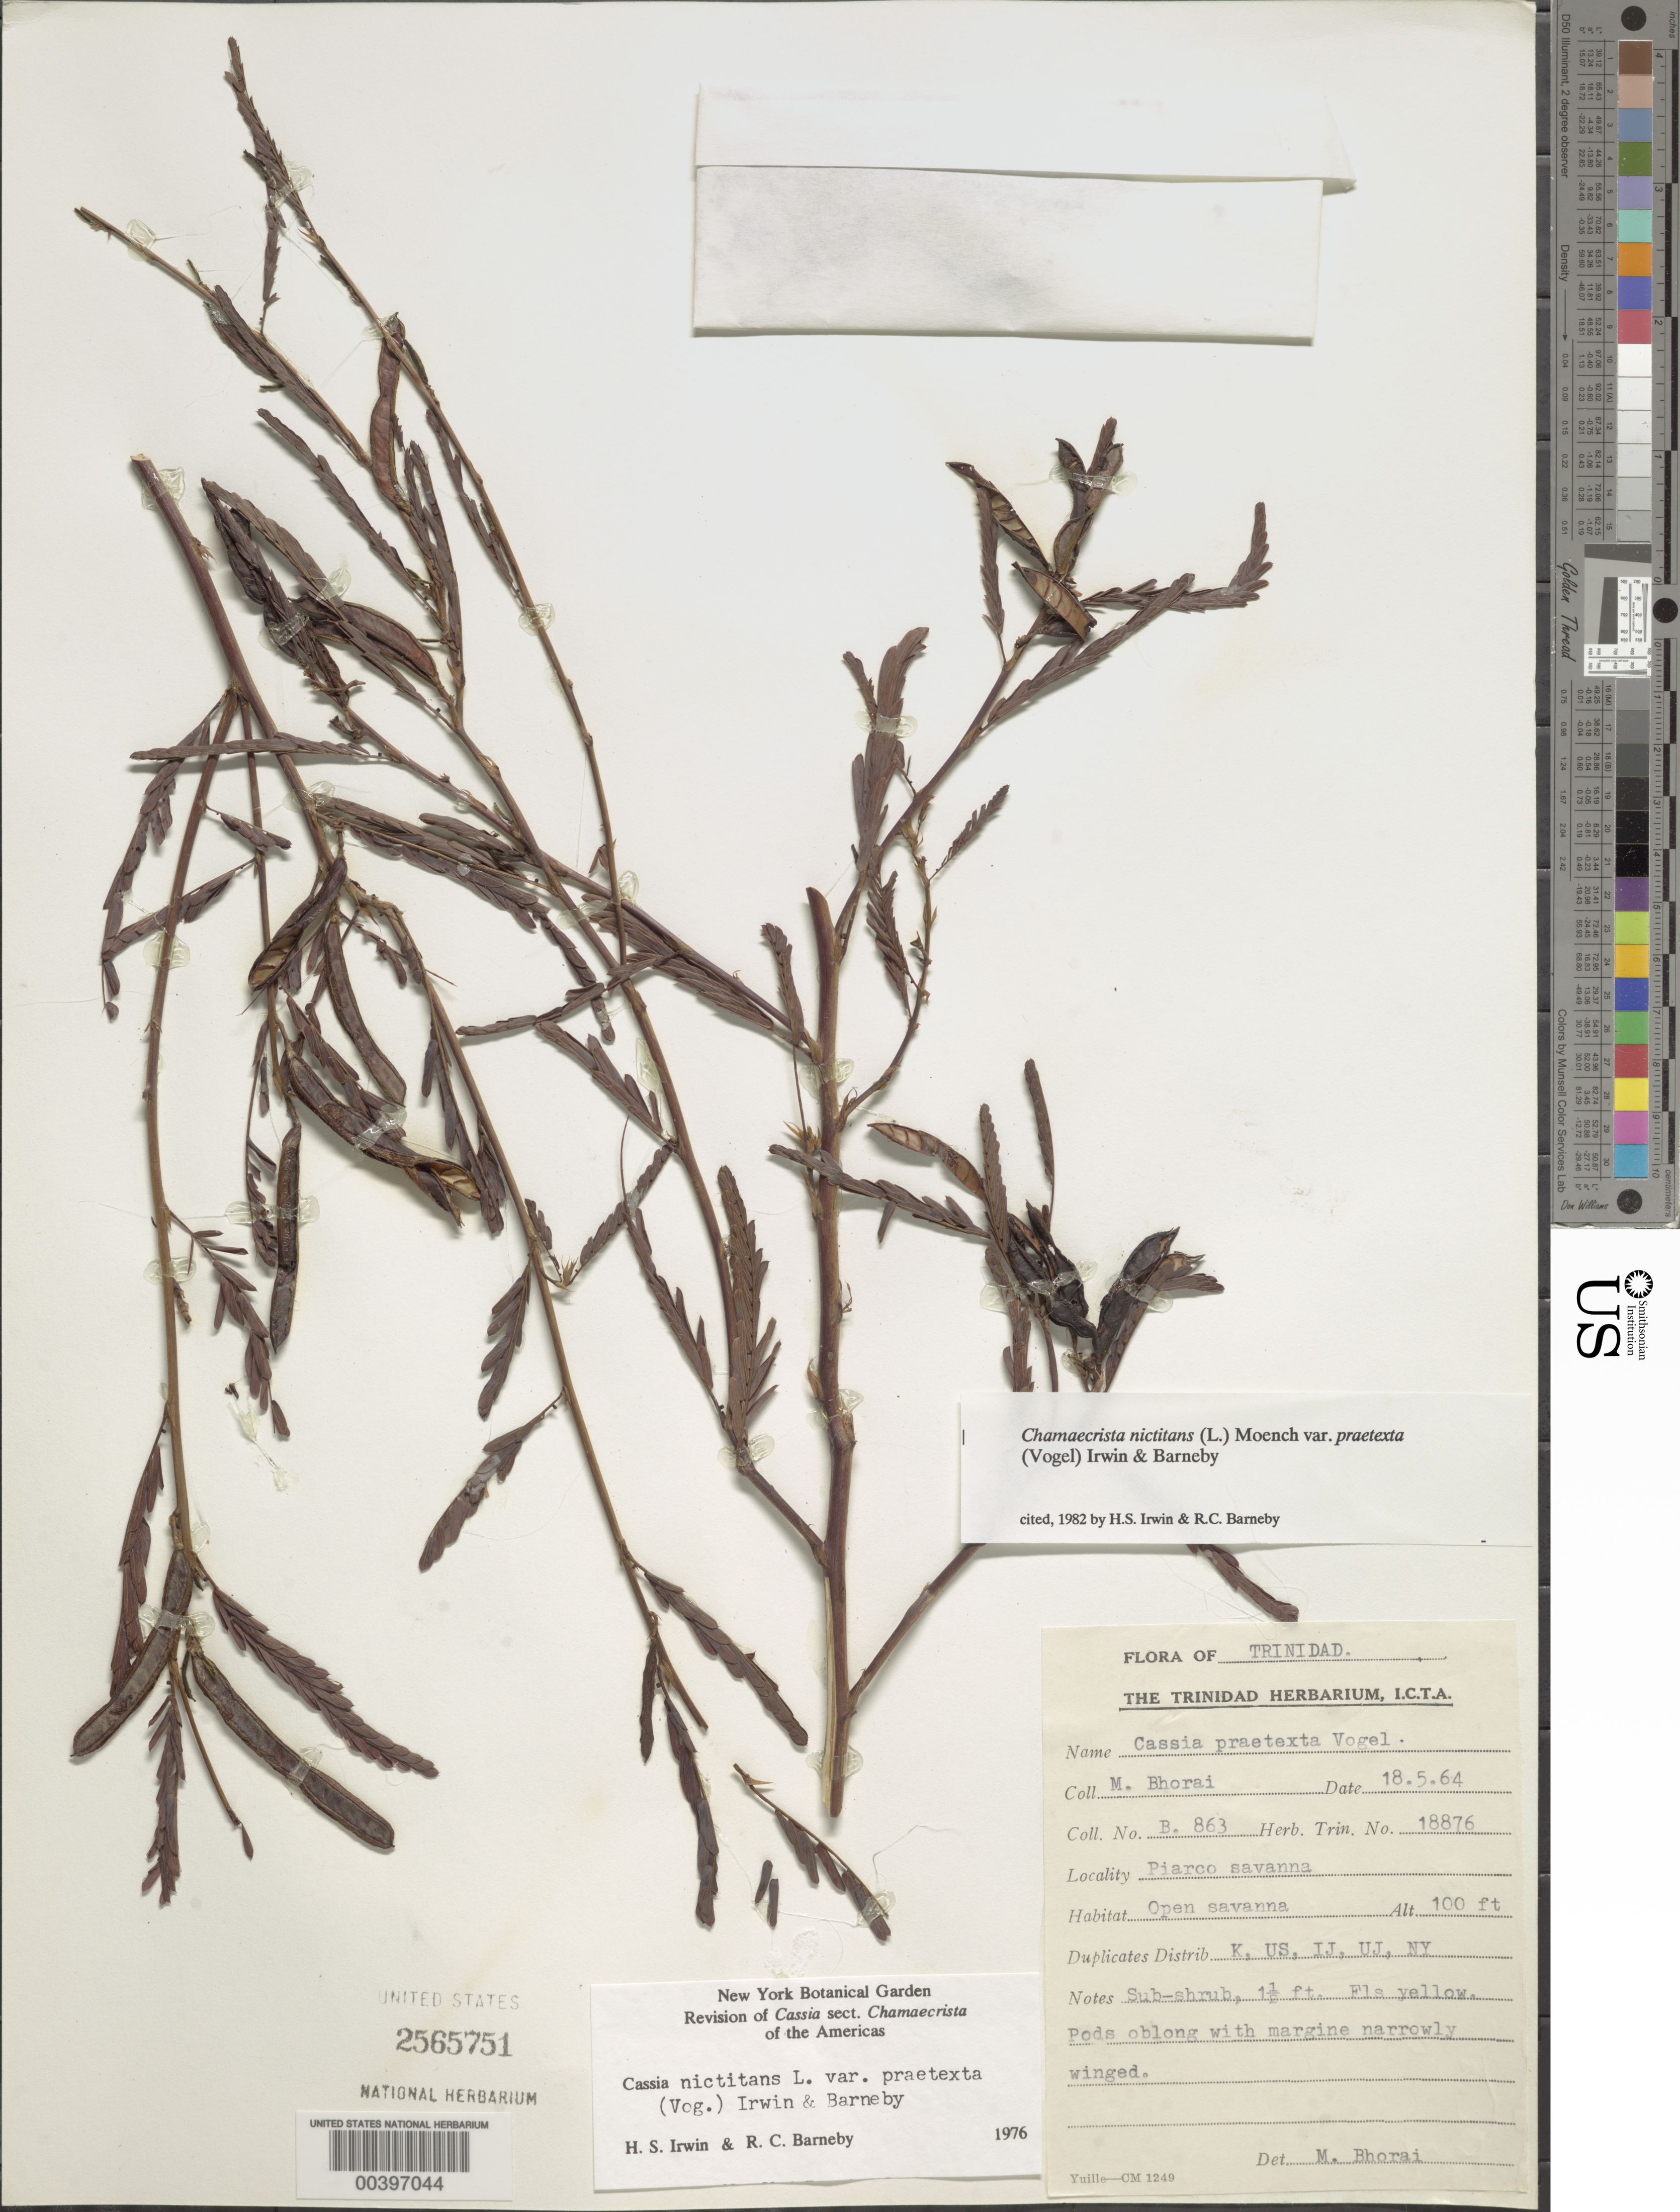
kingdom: Plantae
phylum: Tracheophyta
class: Magnoliopsida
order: Fabales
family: Fabaceae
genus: Chamaecrista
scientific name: Chamaecrista nictitans var. praetexta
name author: (Vogel) H.S. Irwin & Barneby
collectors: M. Bhorai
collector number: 863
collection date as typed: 18 May 1964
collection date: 1964-05-18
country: Trinidad and Tobago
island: Trinidad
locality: Piarco savanna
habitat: Open savanna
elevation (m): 30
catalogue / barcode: US 2565751